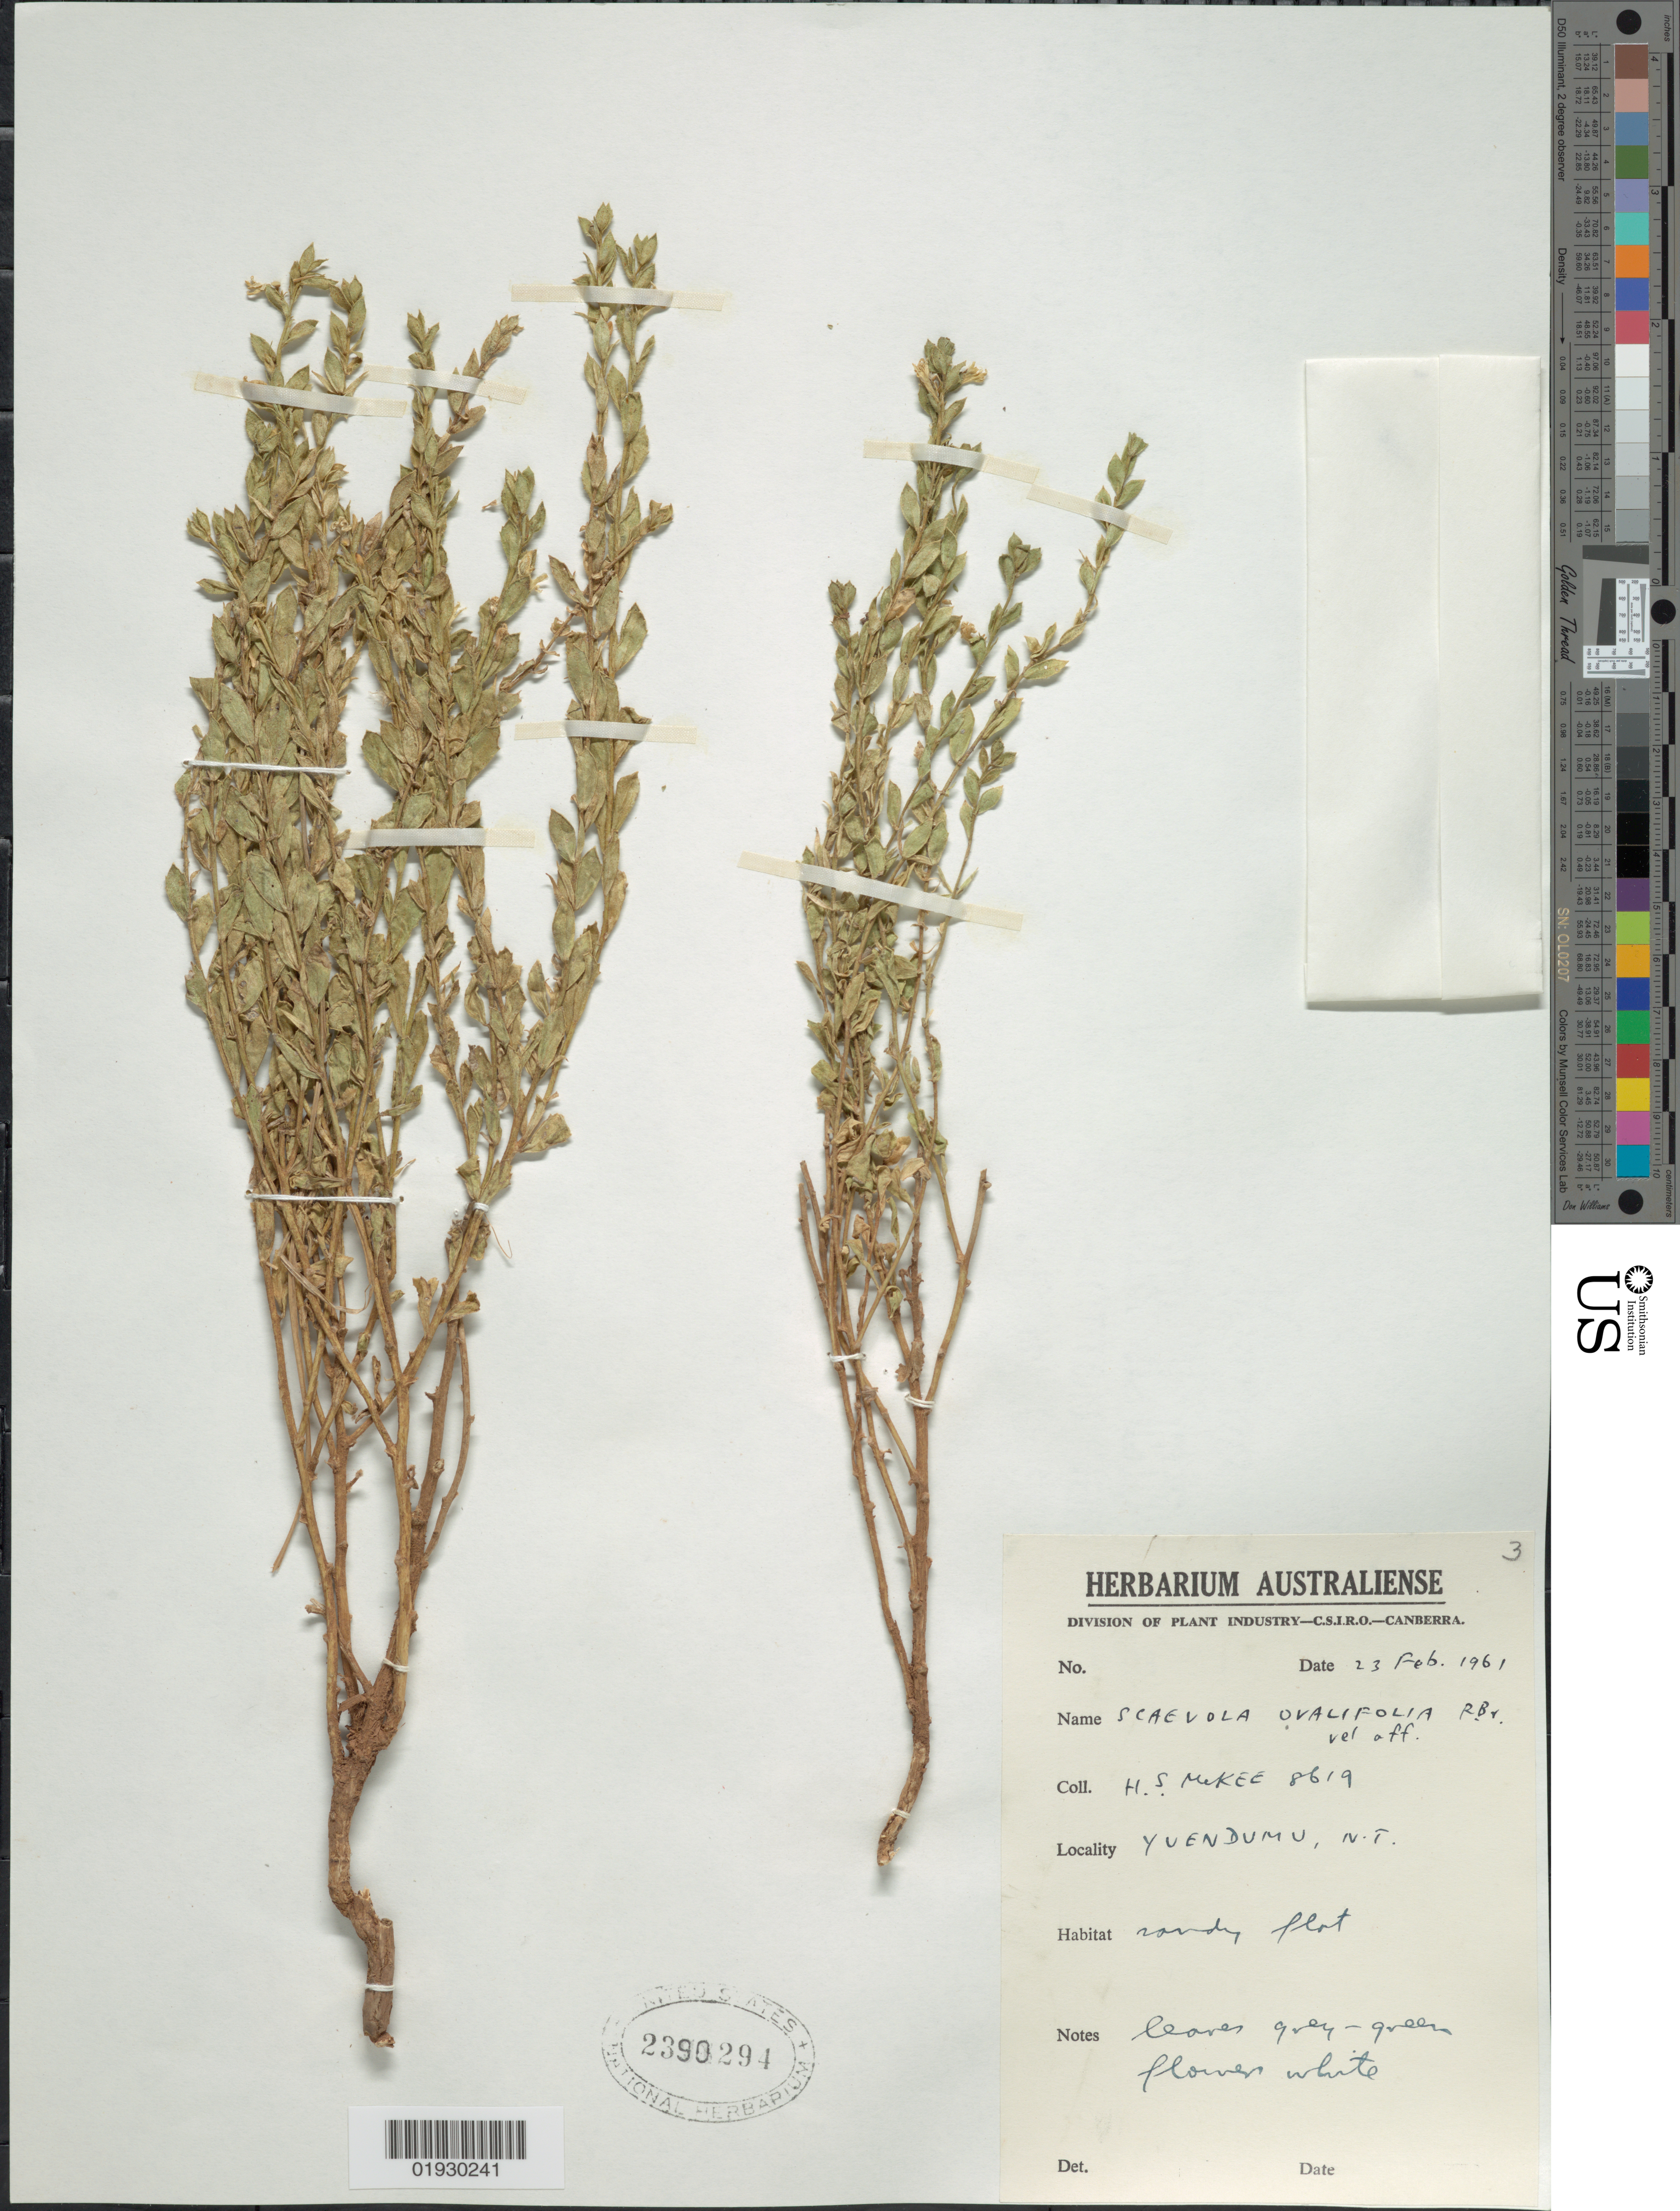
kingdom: Plantae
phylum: Tracheophyta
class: Magnoliopsida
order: Asterales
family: Goodeniaceae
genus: Scaevola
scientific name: Scaevola ovalifolia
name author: R. Br.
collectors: Mukee, H.S.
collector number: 8619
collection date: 1961-02-23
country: Australia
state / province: Northern Territory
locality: Yuendumu, N.T.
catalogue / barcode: US 2390294